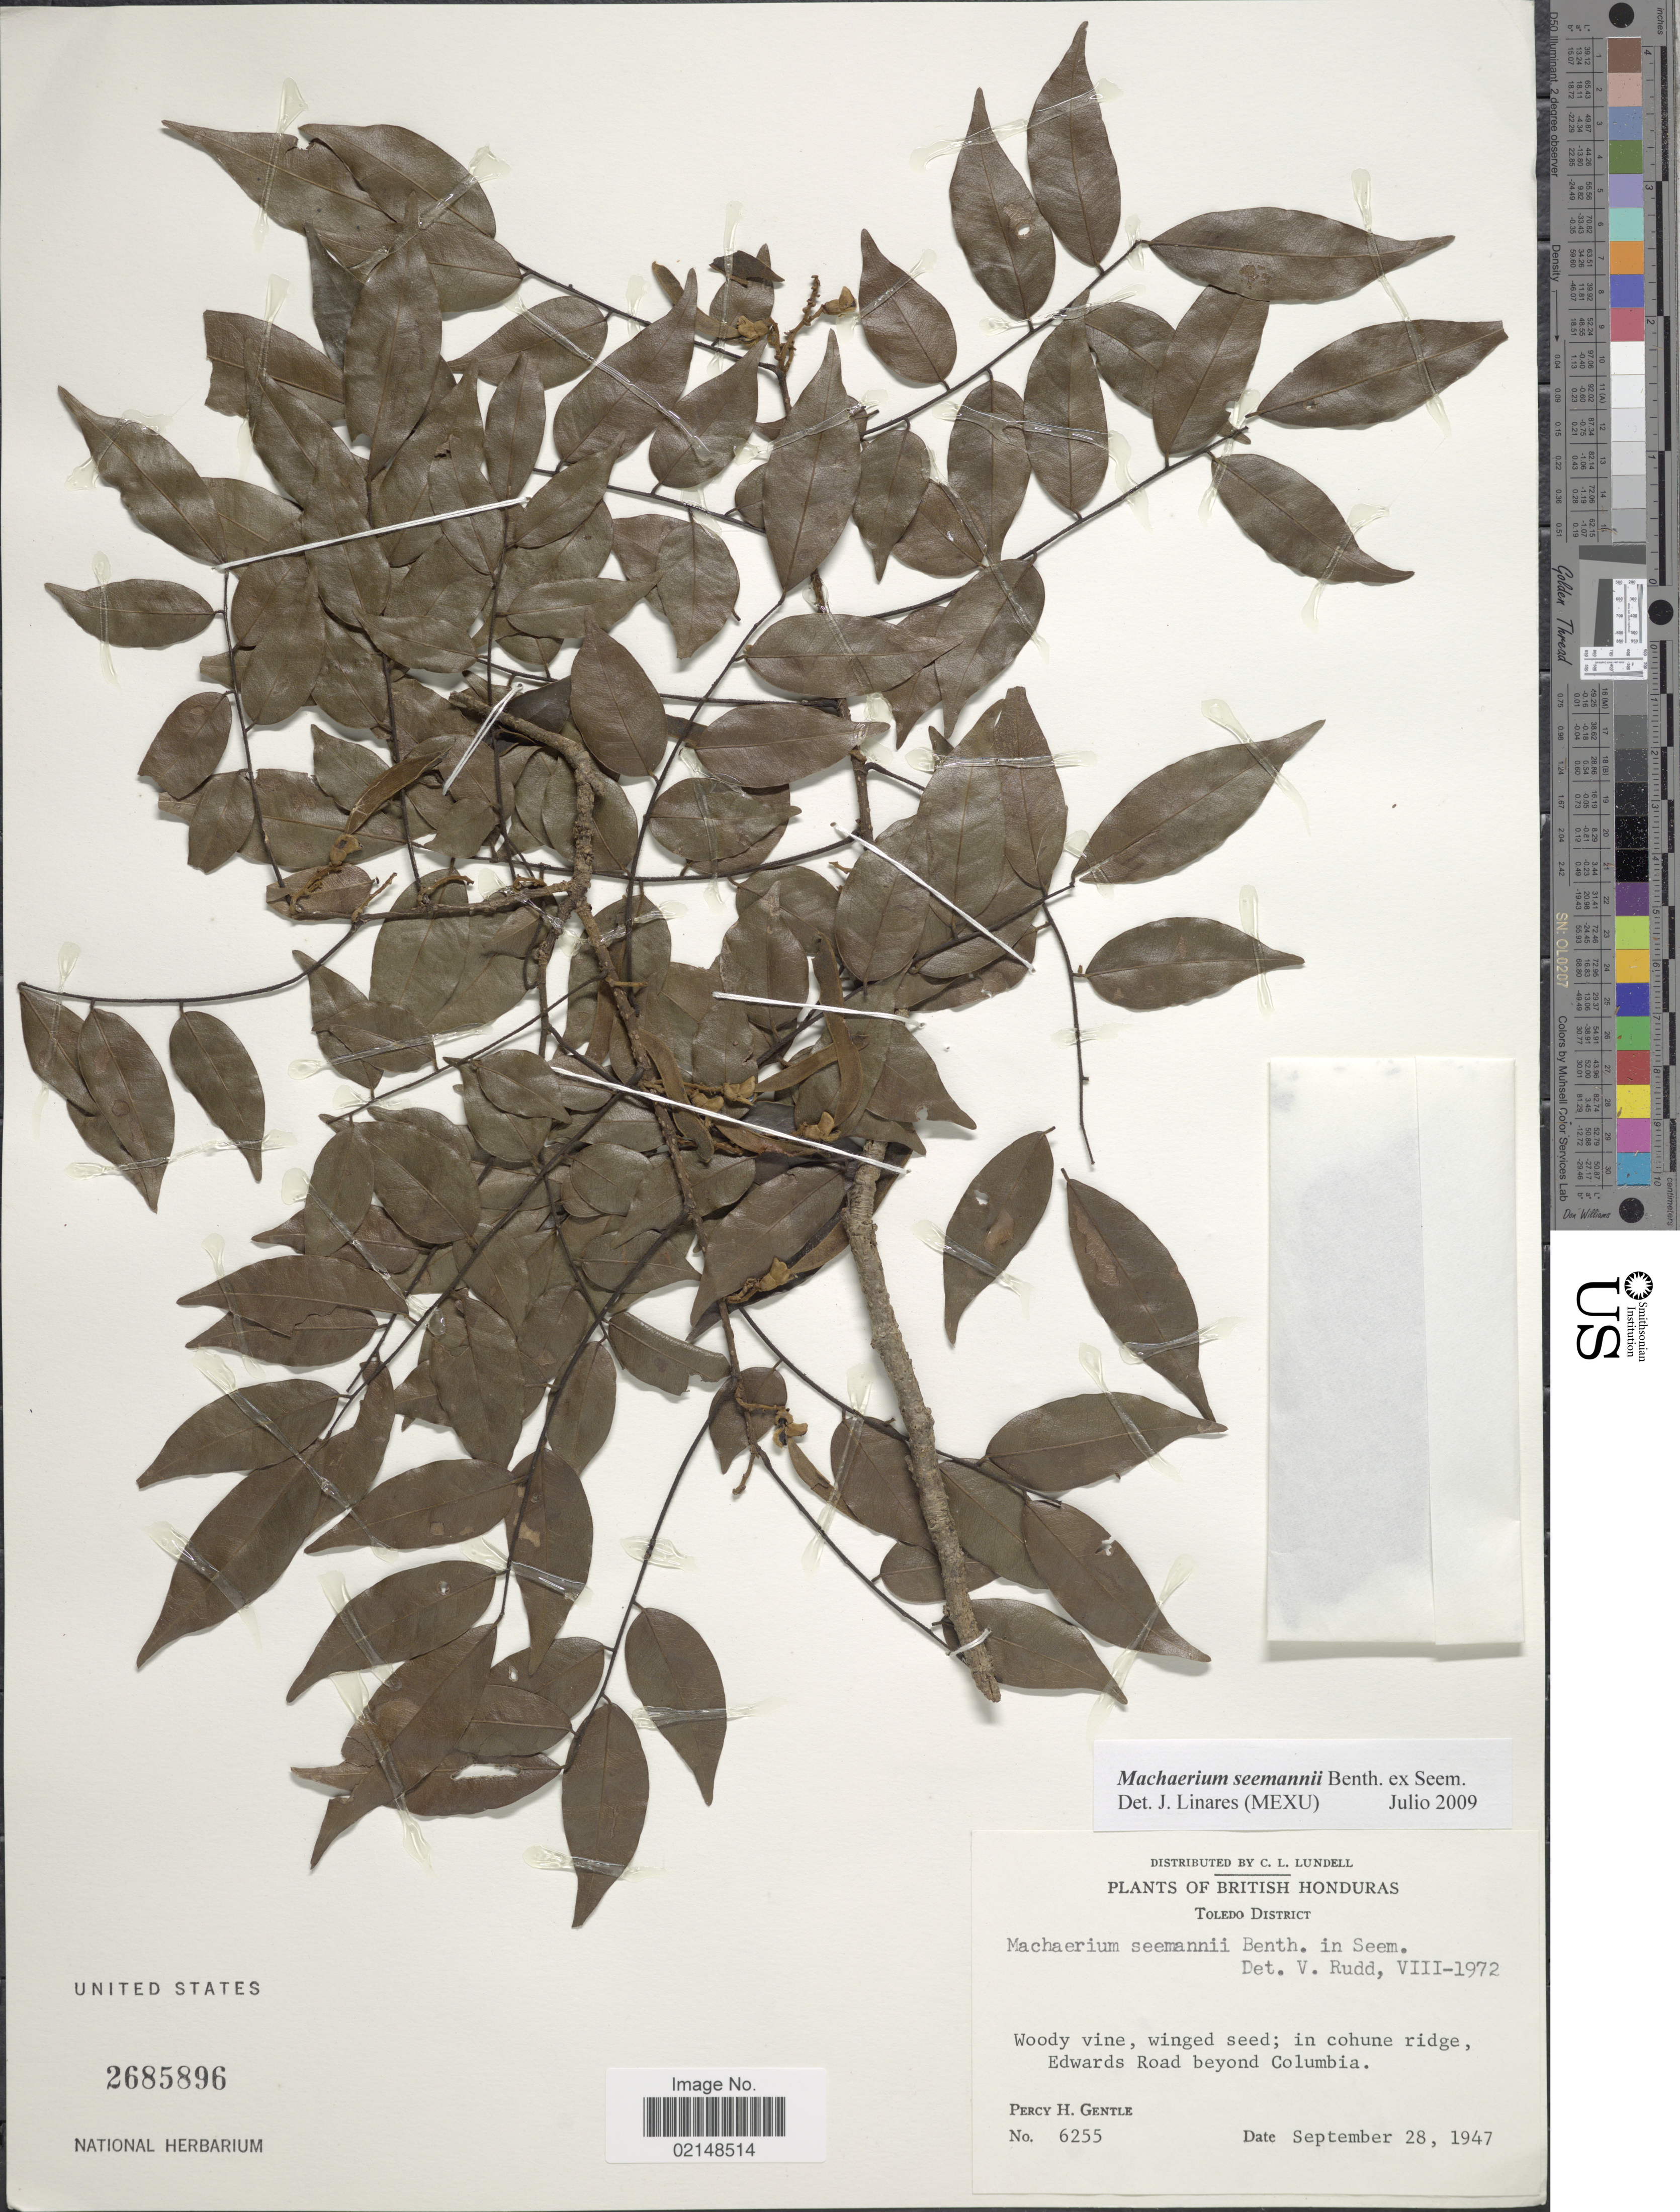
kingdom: Plantae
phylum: Tracheophyta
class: Magnoliopsida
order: Fabales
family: Fabaceae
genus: Machaerium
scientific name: Machaerium seemanni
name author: Benth. in Seem.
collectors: P. H. Gentle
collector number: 6255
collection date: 1947-09-28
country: Belize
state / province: Toledo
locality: British Honduras, Toledo District. Woody vine, Edwards Road beyond Columbia.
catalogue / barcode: US 2685896